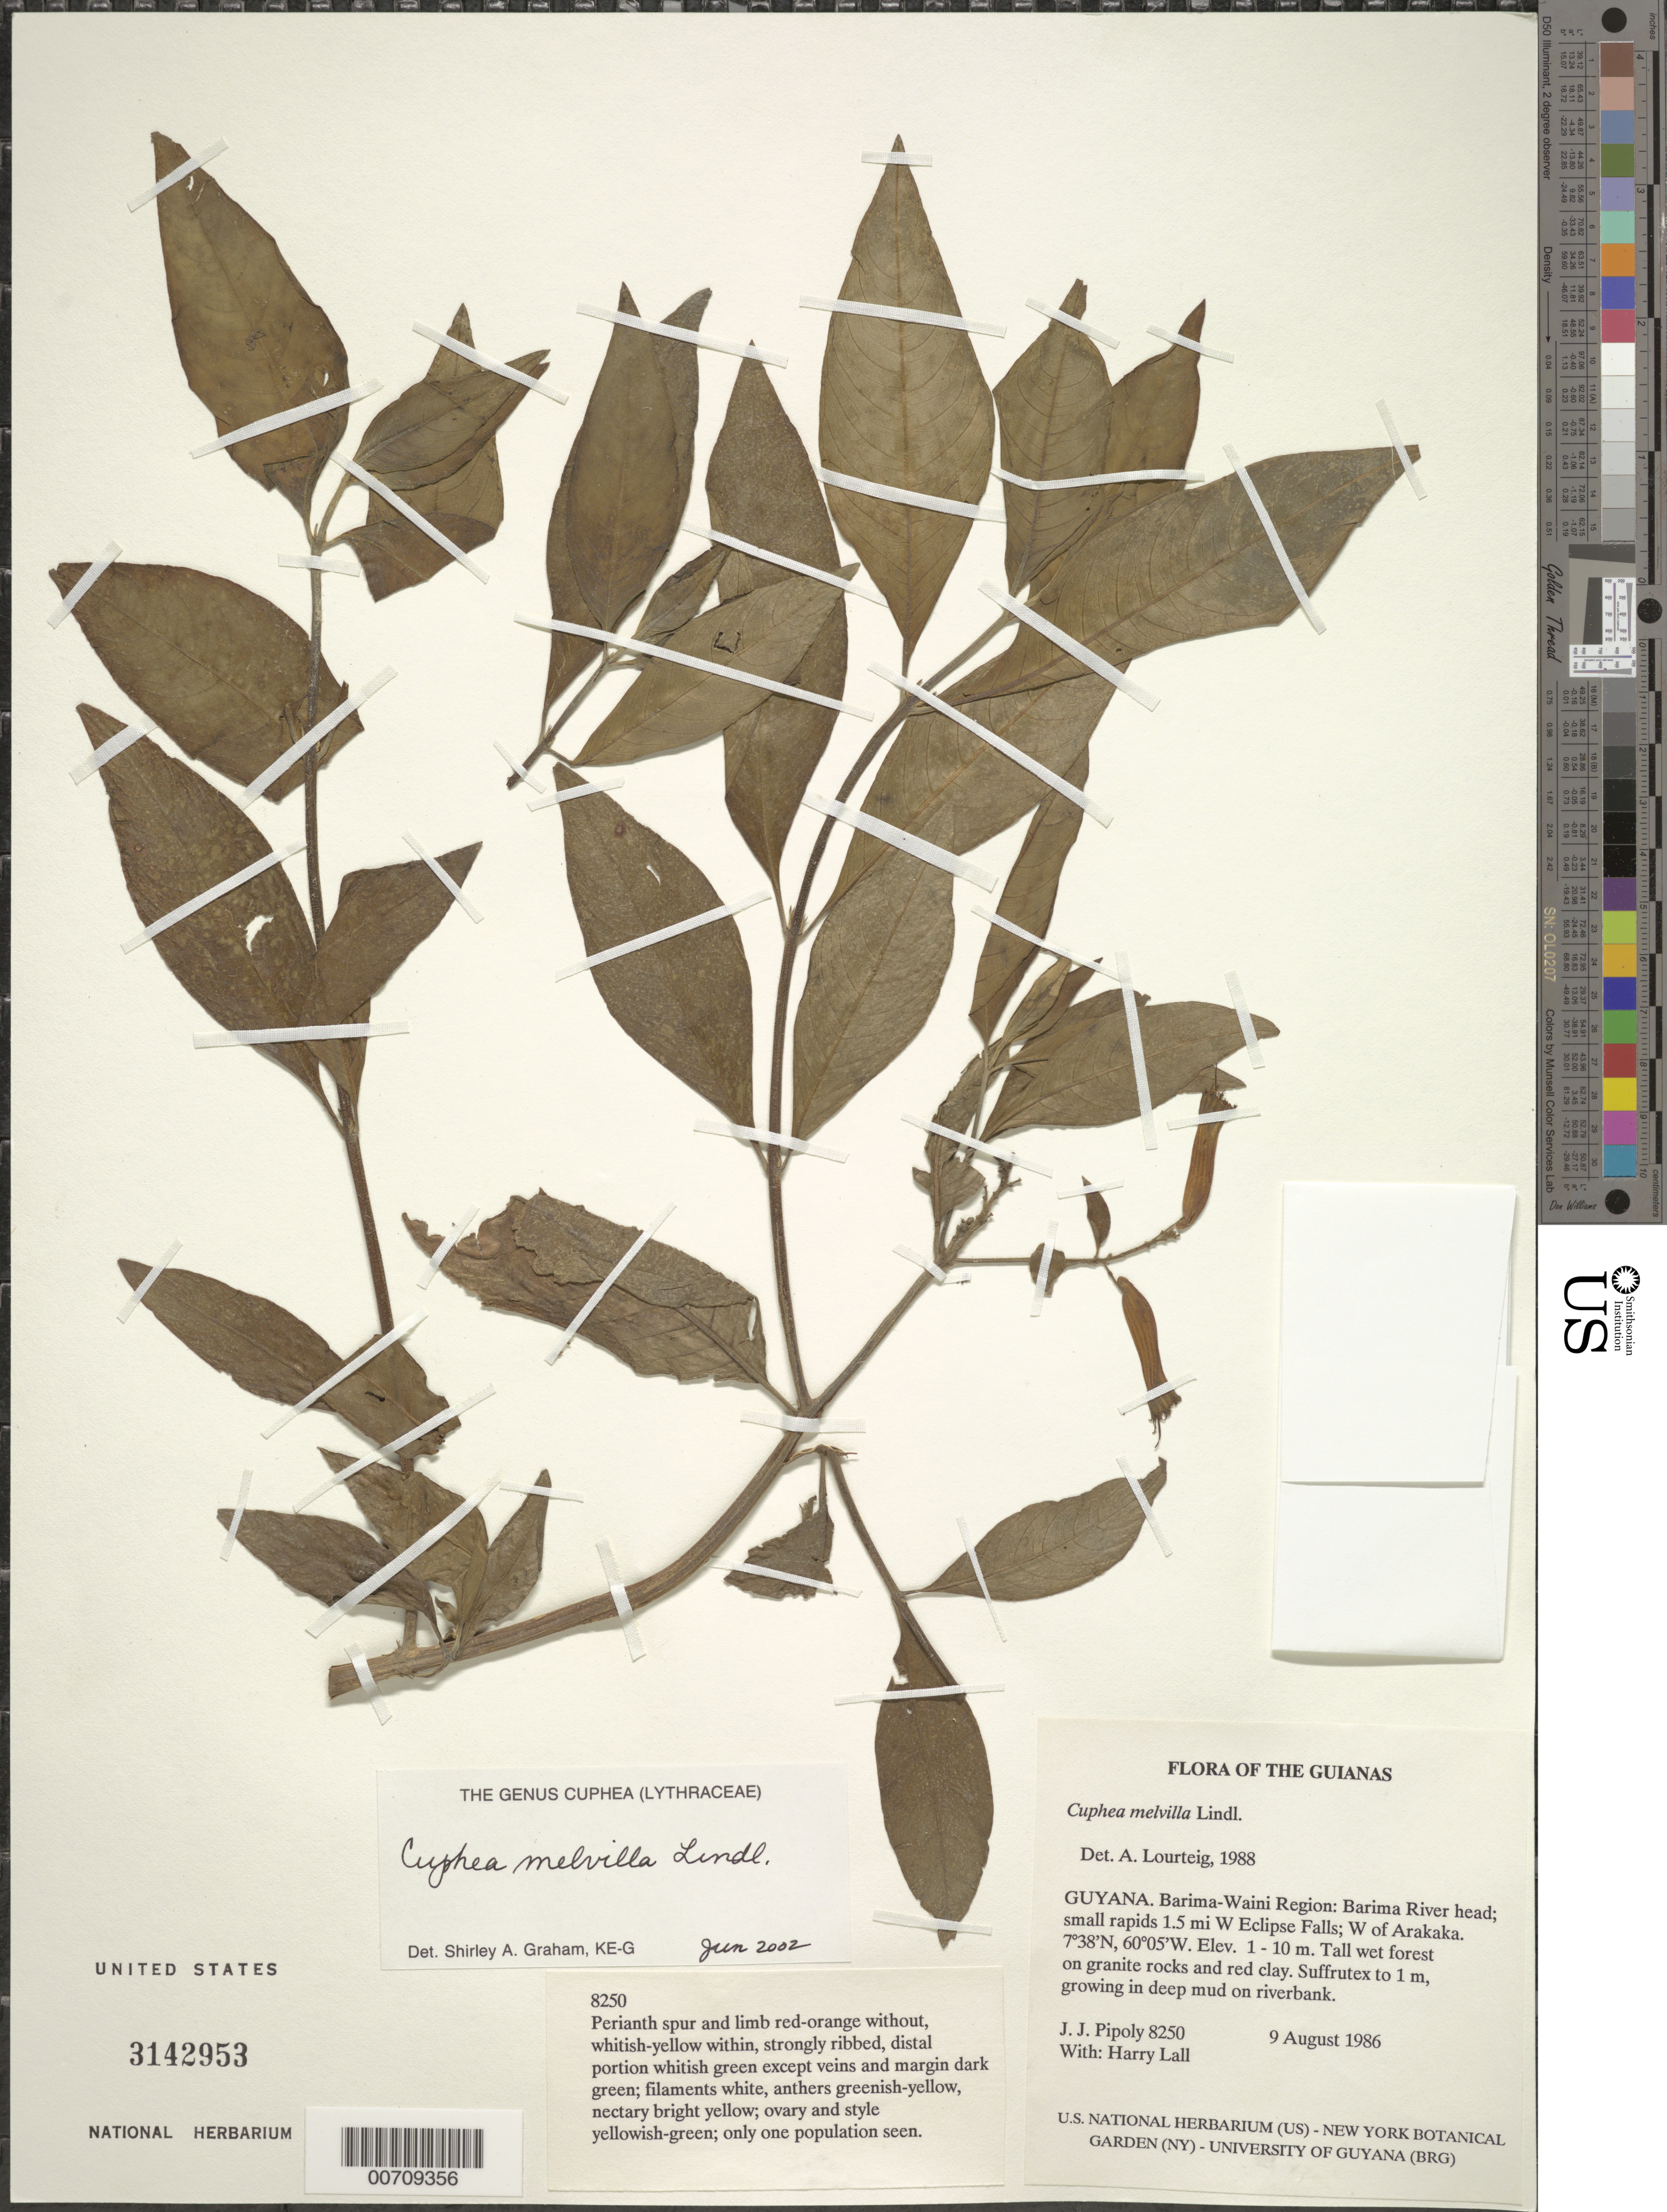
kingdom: Plantae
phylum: Tracheophyta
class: Magnoliopsida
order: Myrtales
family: Lythraceae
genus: Cuphea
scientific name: Cuphea melvilla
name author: Lindl.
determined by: Graham, Shirley Ann Tousch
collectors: J. J. Pipoly & H. Lall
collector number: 8250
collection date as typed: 9 August 1986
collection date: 1986-08-09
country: Guyana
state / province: Barima-Waini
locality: Barima River head; small rapids 1.5 mi W Eclipse Falls; W of Arakaka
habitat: Tall wet forest on granite rocks and red clay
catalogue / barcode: US 3142953